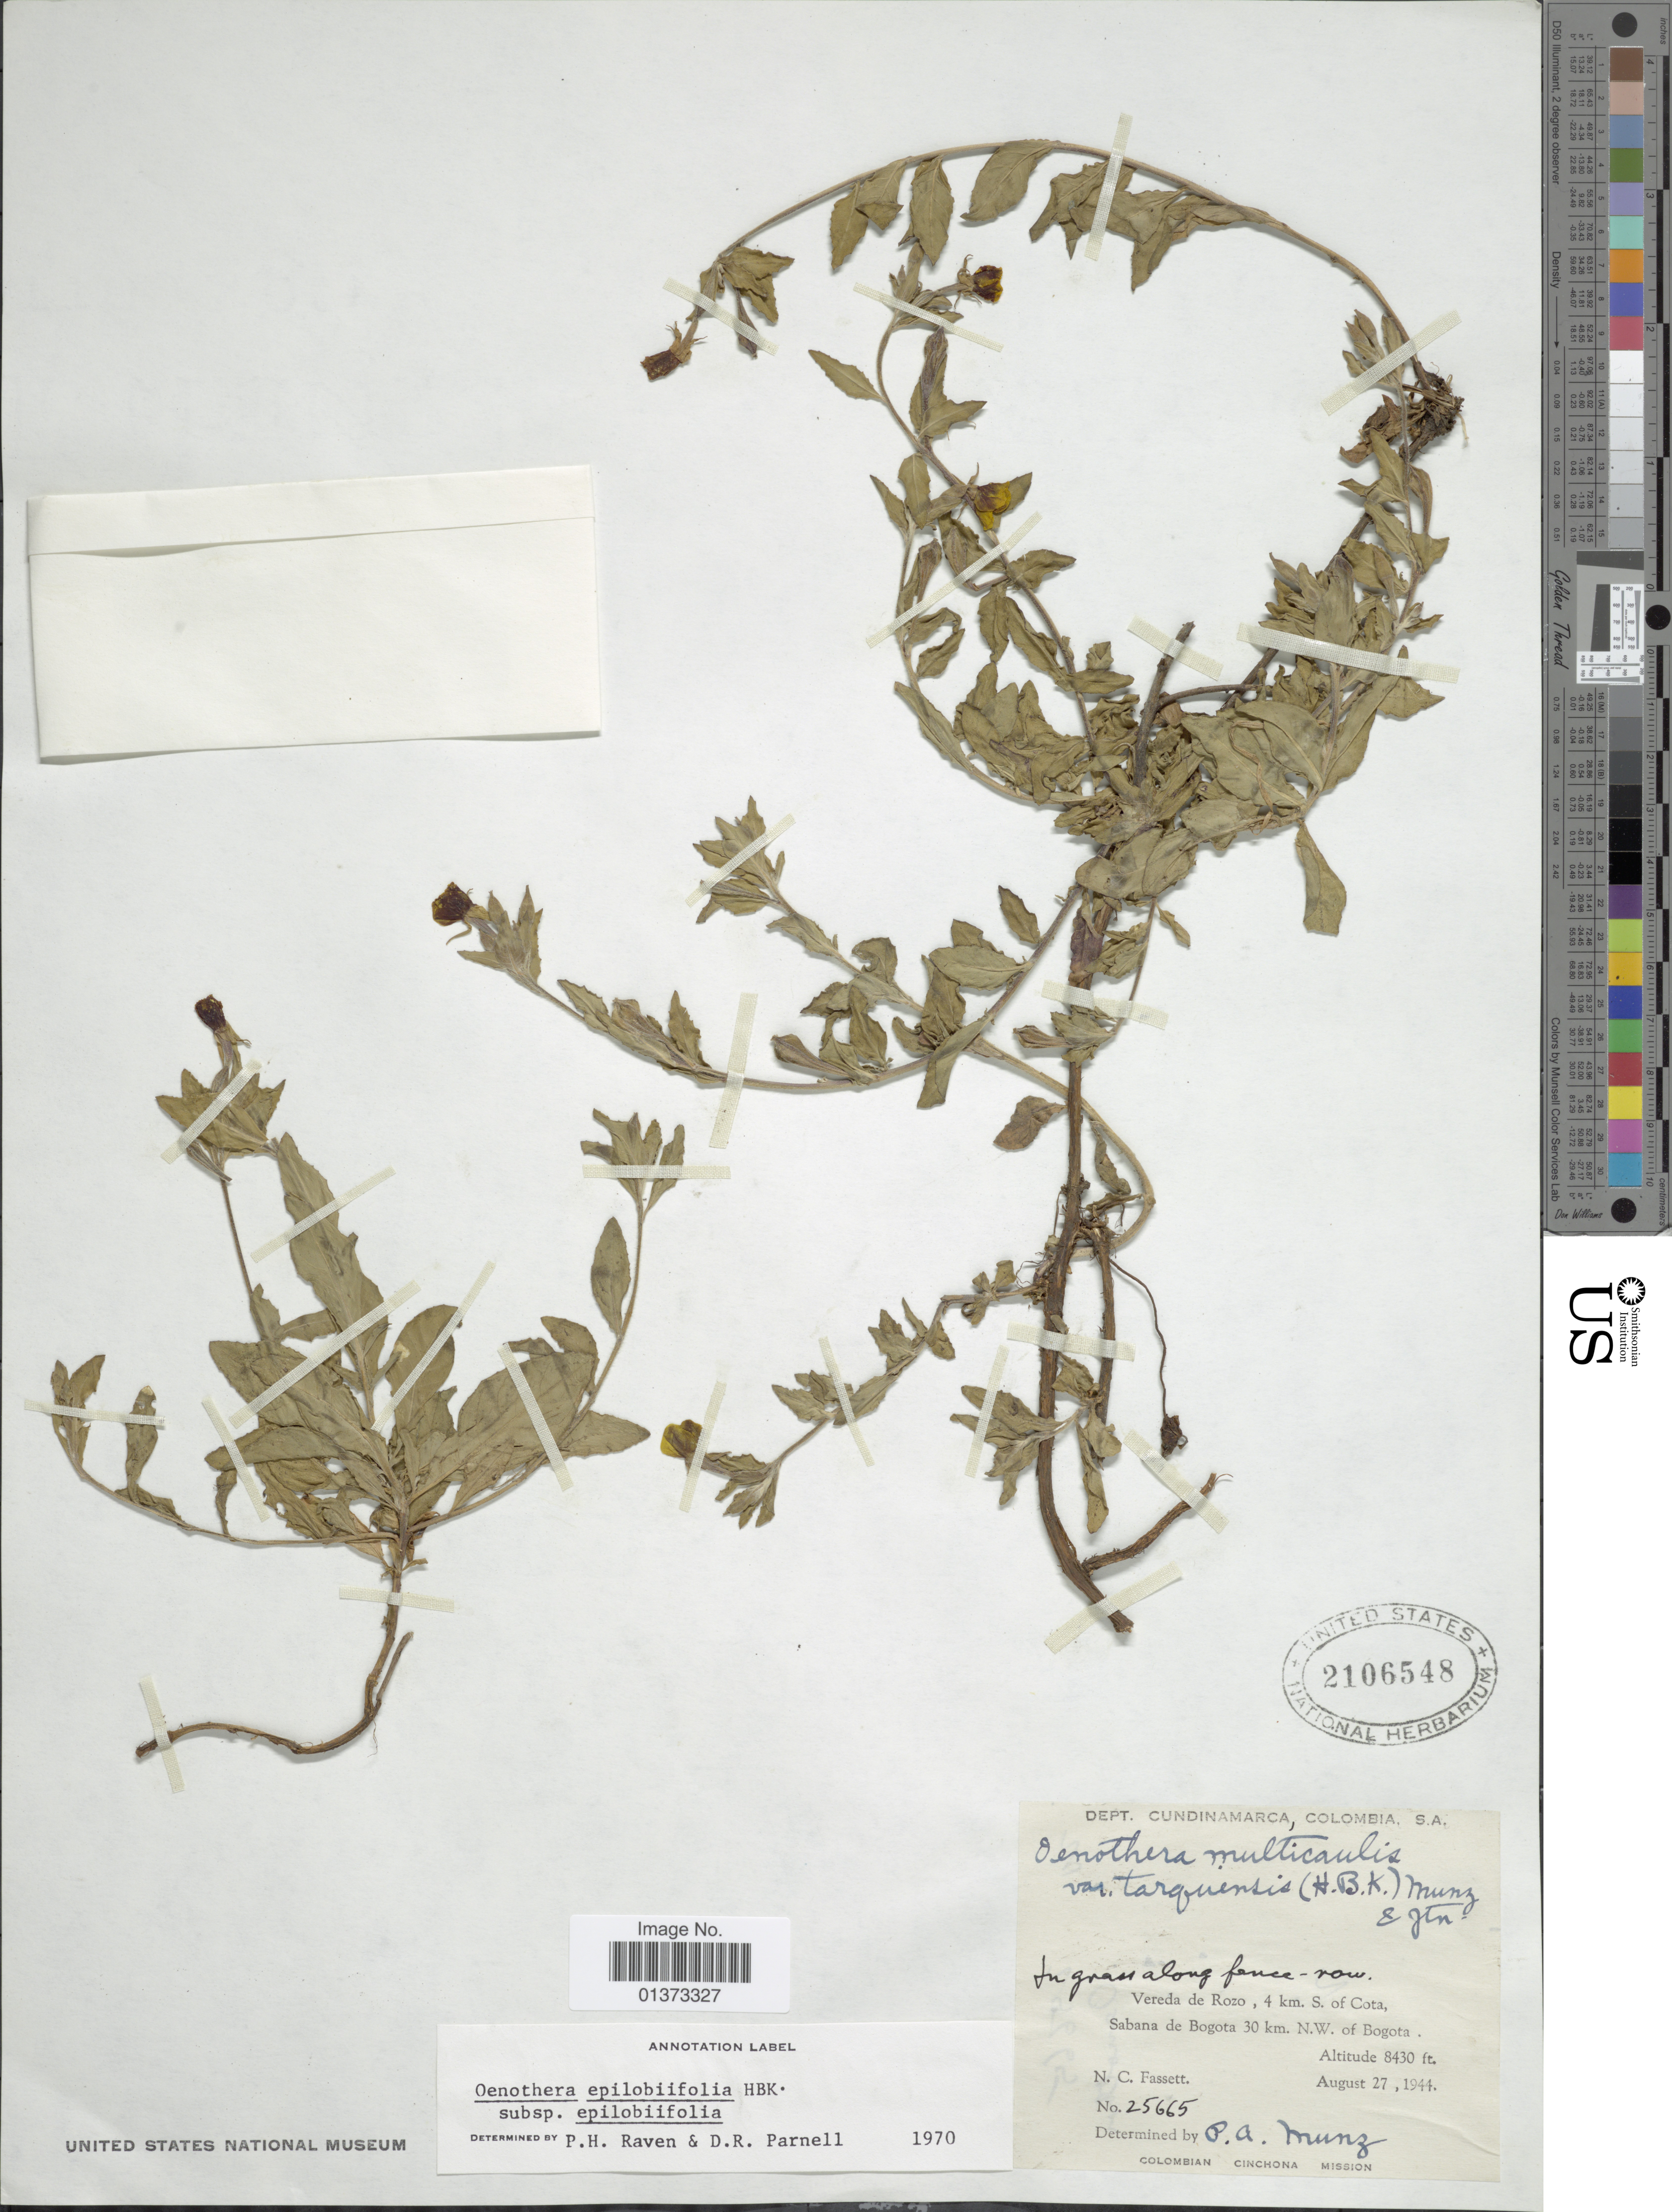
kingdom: Plantae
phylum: Tracheophyta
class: Magnoliopsida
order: Myrtales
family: Onagraceae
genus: Oenothera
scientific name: Oenothera epilobiifolia subsp. epilobiifolia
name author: Kunth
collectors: N. C. Fassett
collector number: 25665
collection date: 1944-08-27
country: Colombia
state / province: Cundinamarca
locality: Vereda de Rozo, 4 km. S. of Cota, Sabana de Bogota 30 km. N.W. of Bogota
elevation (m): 2569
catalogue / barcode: US 2106548